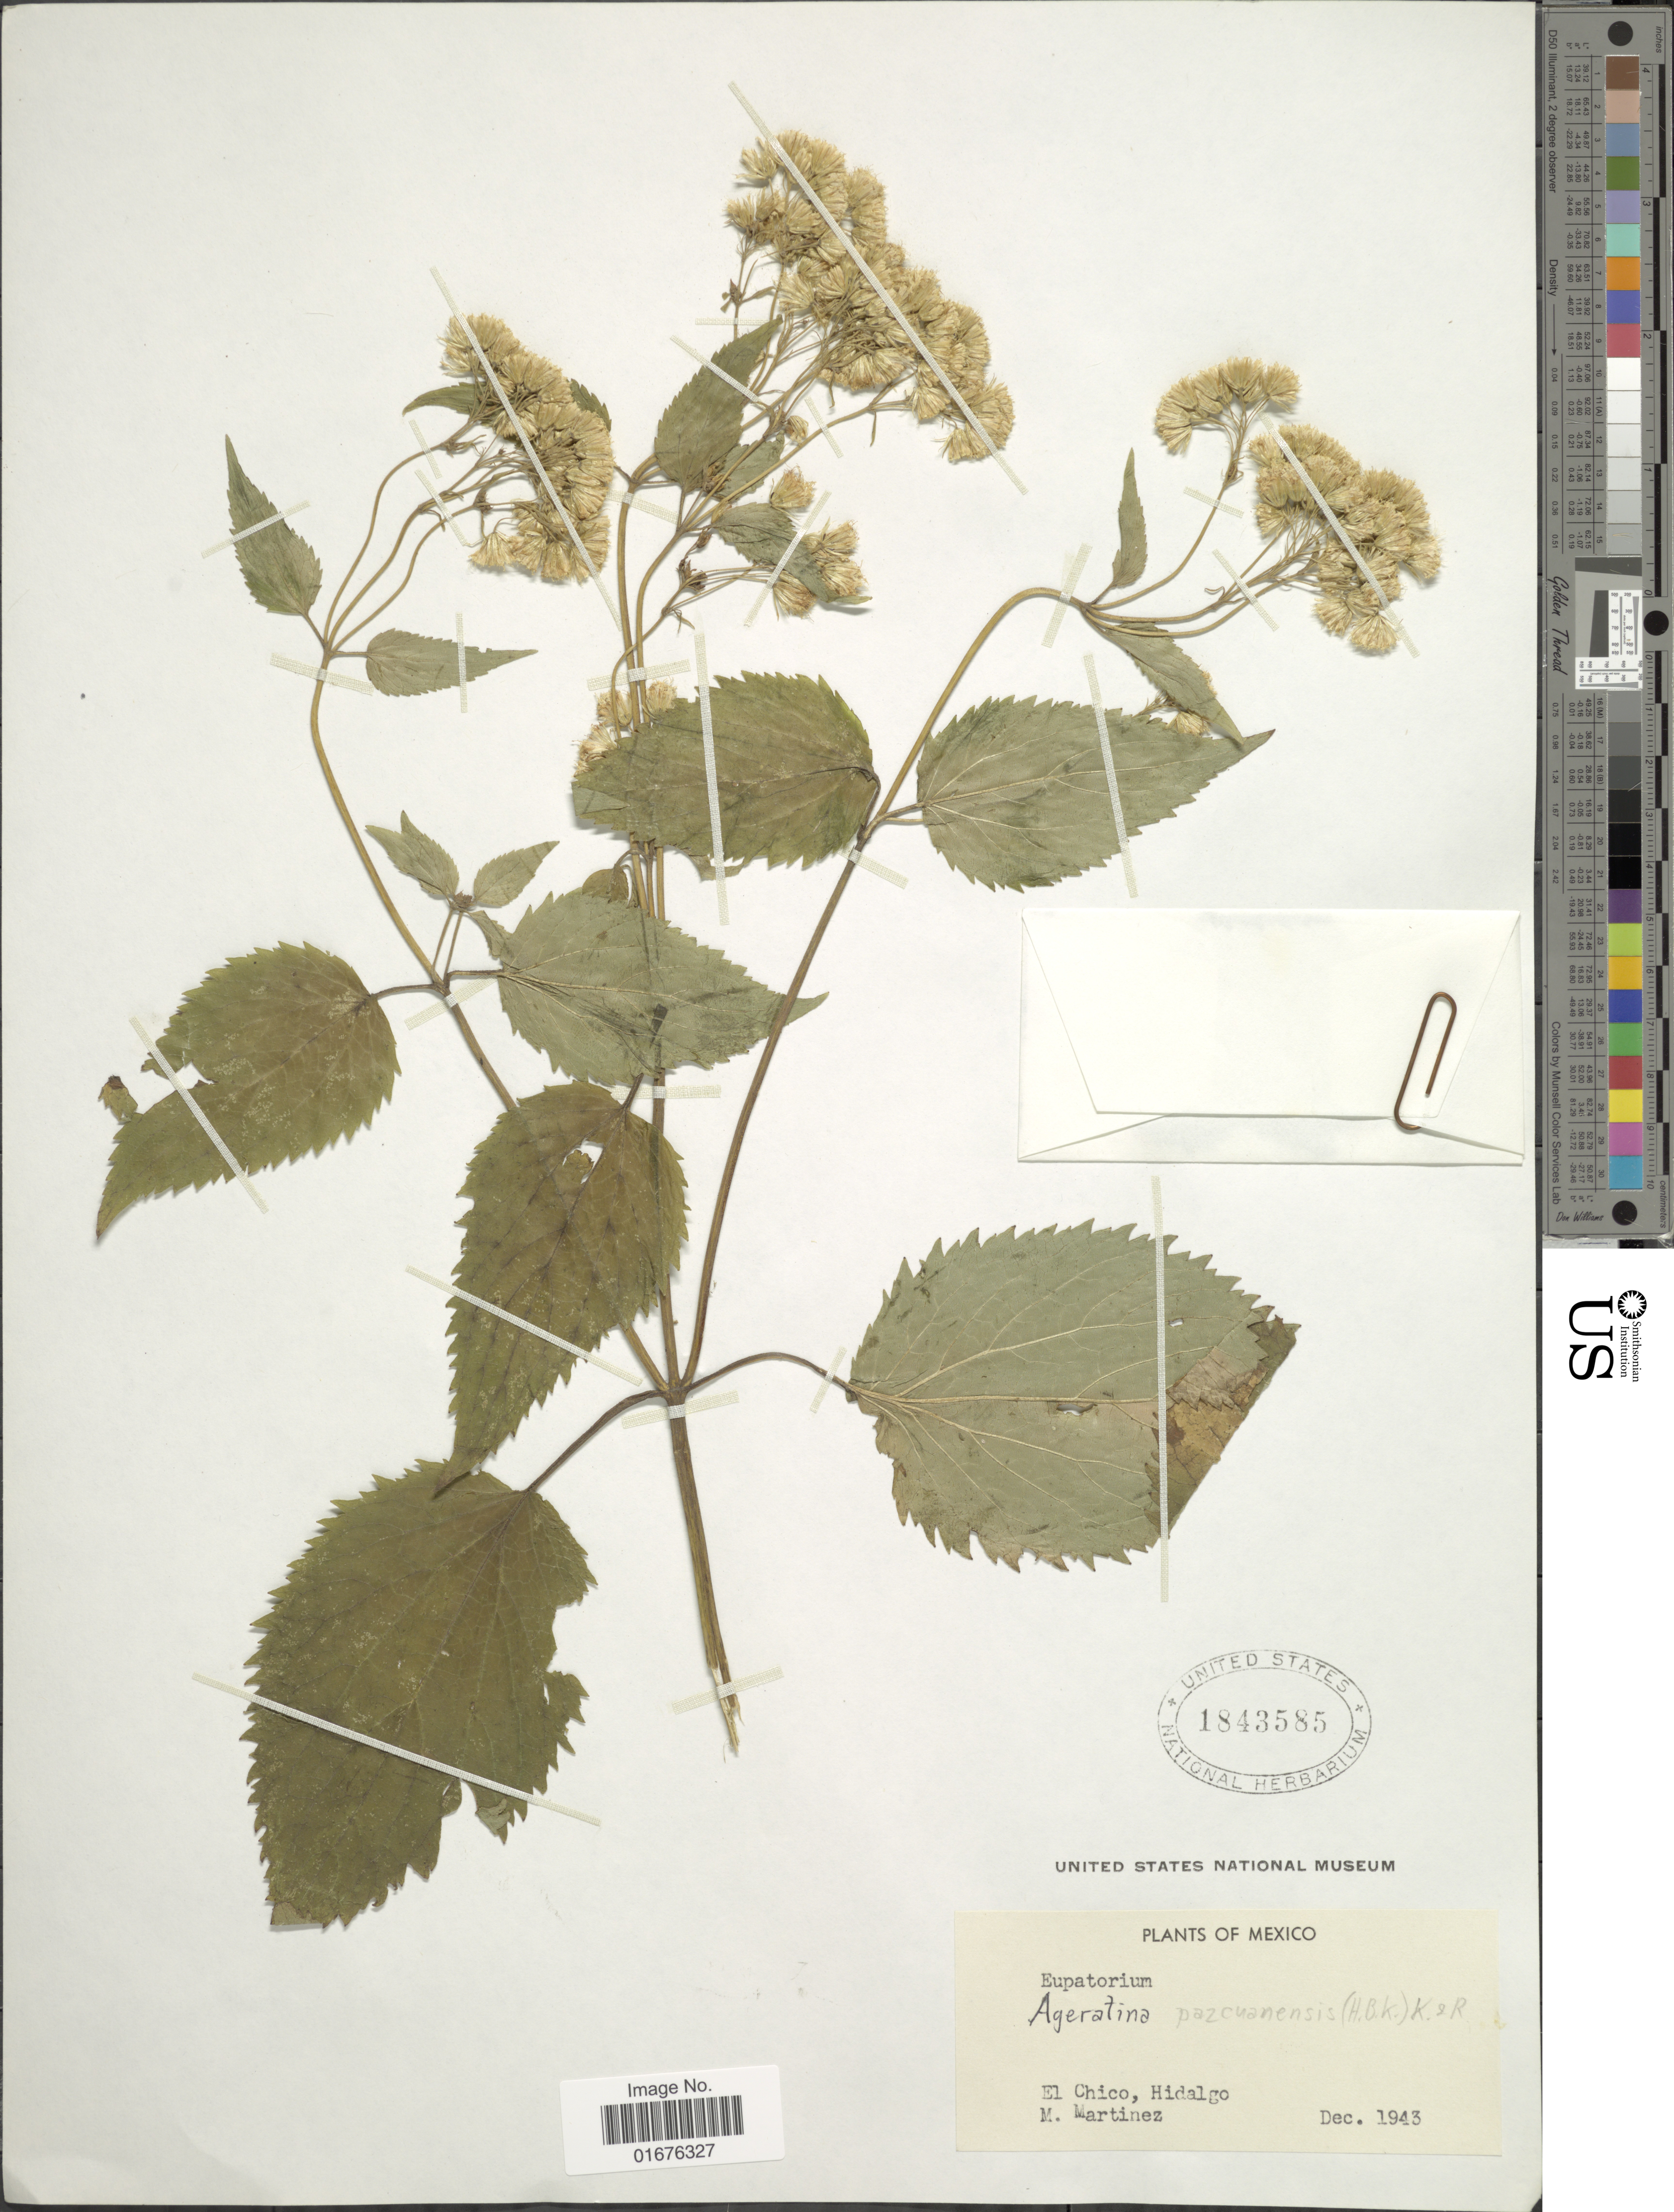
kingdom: Plantae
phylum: Tracheophyta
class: Magnoliopsida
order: Asterales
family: Asteraceae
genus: Ageratina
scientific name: Ageratina pazcuarensis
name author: (Kunth) R.M. King & H. Rob.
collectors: M. Martinez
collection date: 1943-12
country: Mexico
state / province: Hidalgo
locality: El Chico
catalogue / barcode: US 1843585